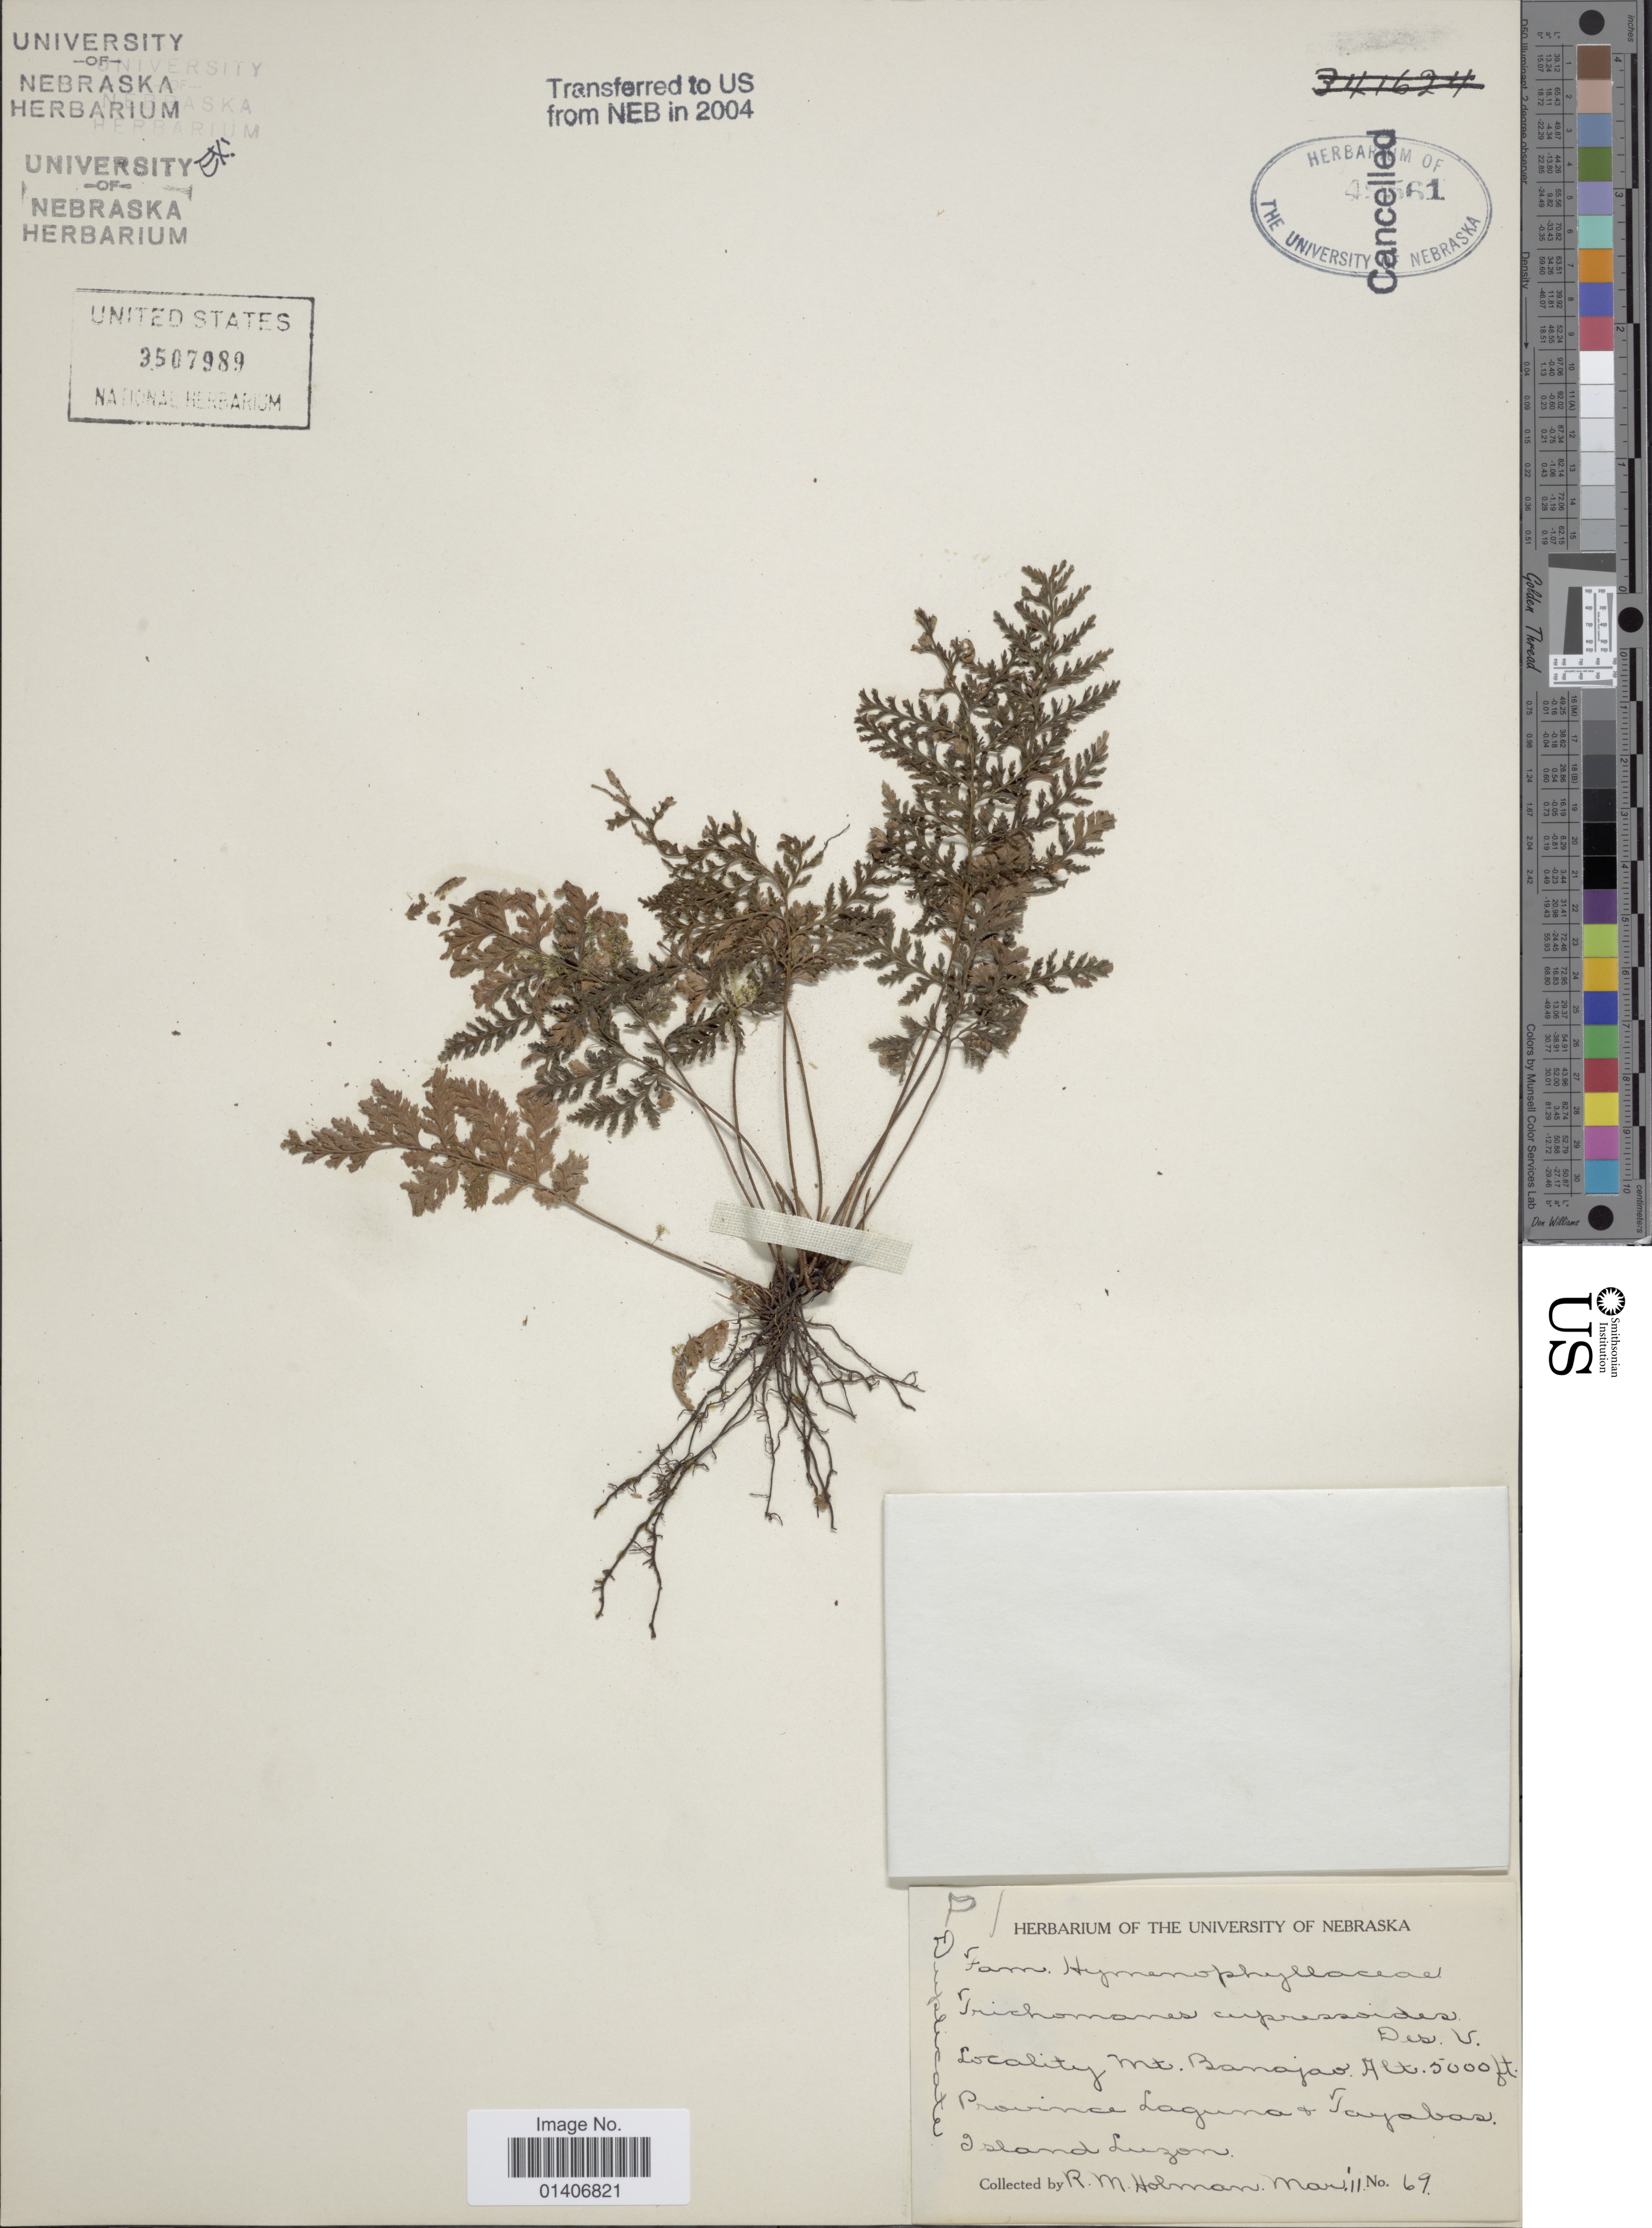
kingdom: Plantae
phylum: Tracheophyta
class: Polypodiopsida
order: Hymenophyllales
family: Hymenophyllaceae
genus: Abrodictyum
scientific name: Abrodictyum cupressoides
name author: (Desv.) Ebihara & Dubuisson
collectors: R. Holman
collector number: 69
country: Philippines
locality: Mt Banajav, province Laguna & Tayabas, Island Luzon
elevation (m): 1524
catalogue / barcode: US 3507989